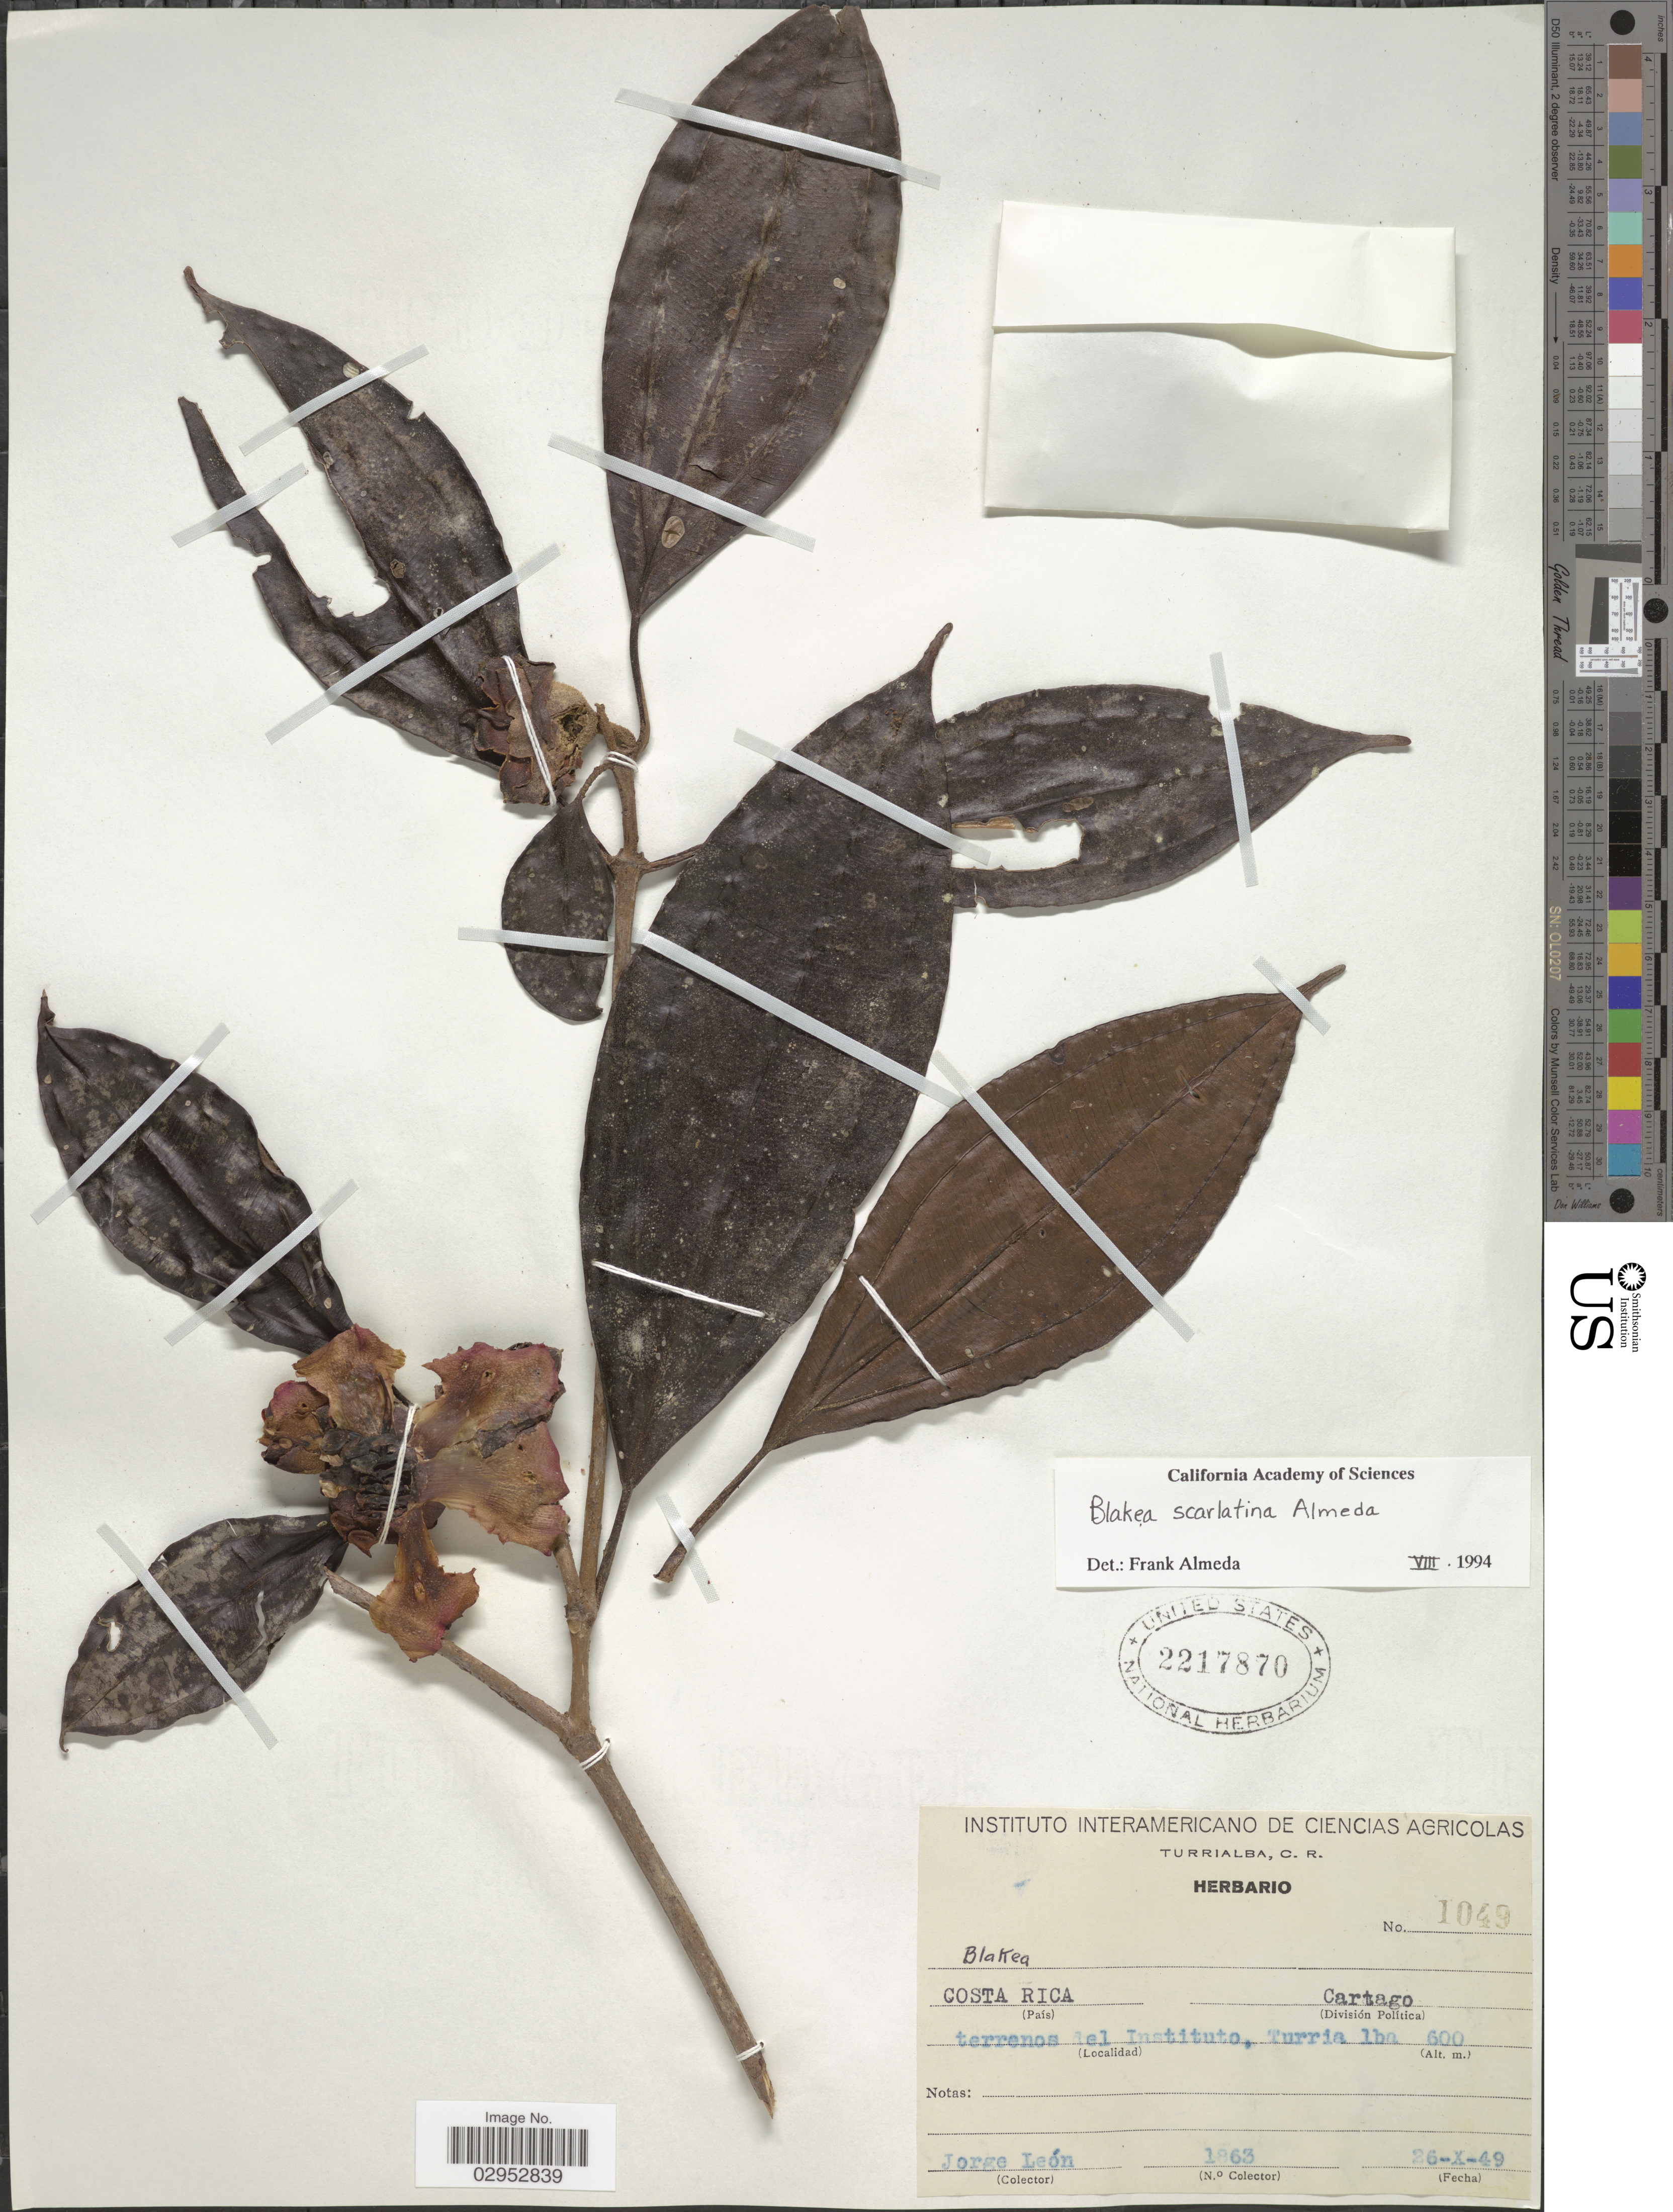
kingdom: Plantae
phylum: Tracheophyta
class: Magnoliopsida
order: Myrtales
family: Melastomataceae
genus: Blakea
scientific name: Blakea scarlatina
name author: Almeda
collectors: J. León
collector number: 1863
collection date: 1949-10-26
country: Costa Rica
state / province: Cartago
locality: Cartago. Terrenos del Instituto, Turrialba.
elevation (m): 600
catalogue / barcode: US 2217870